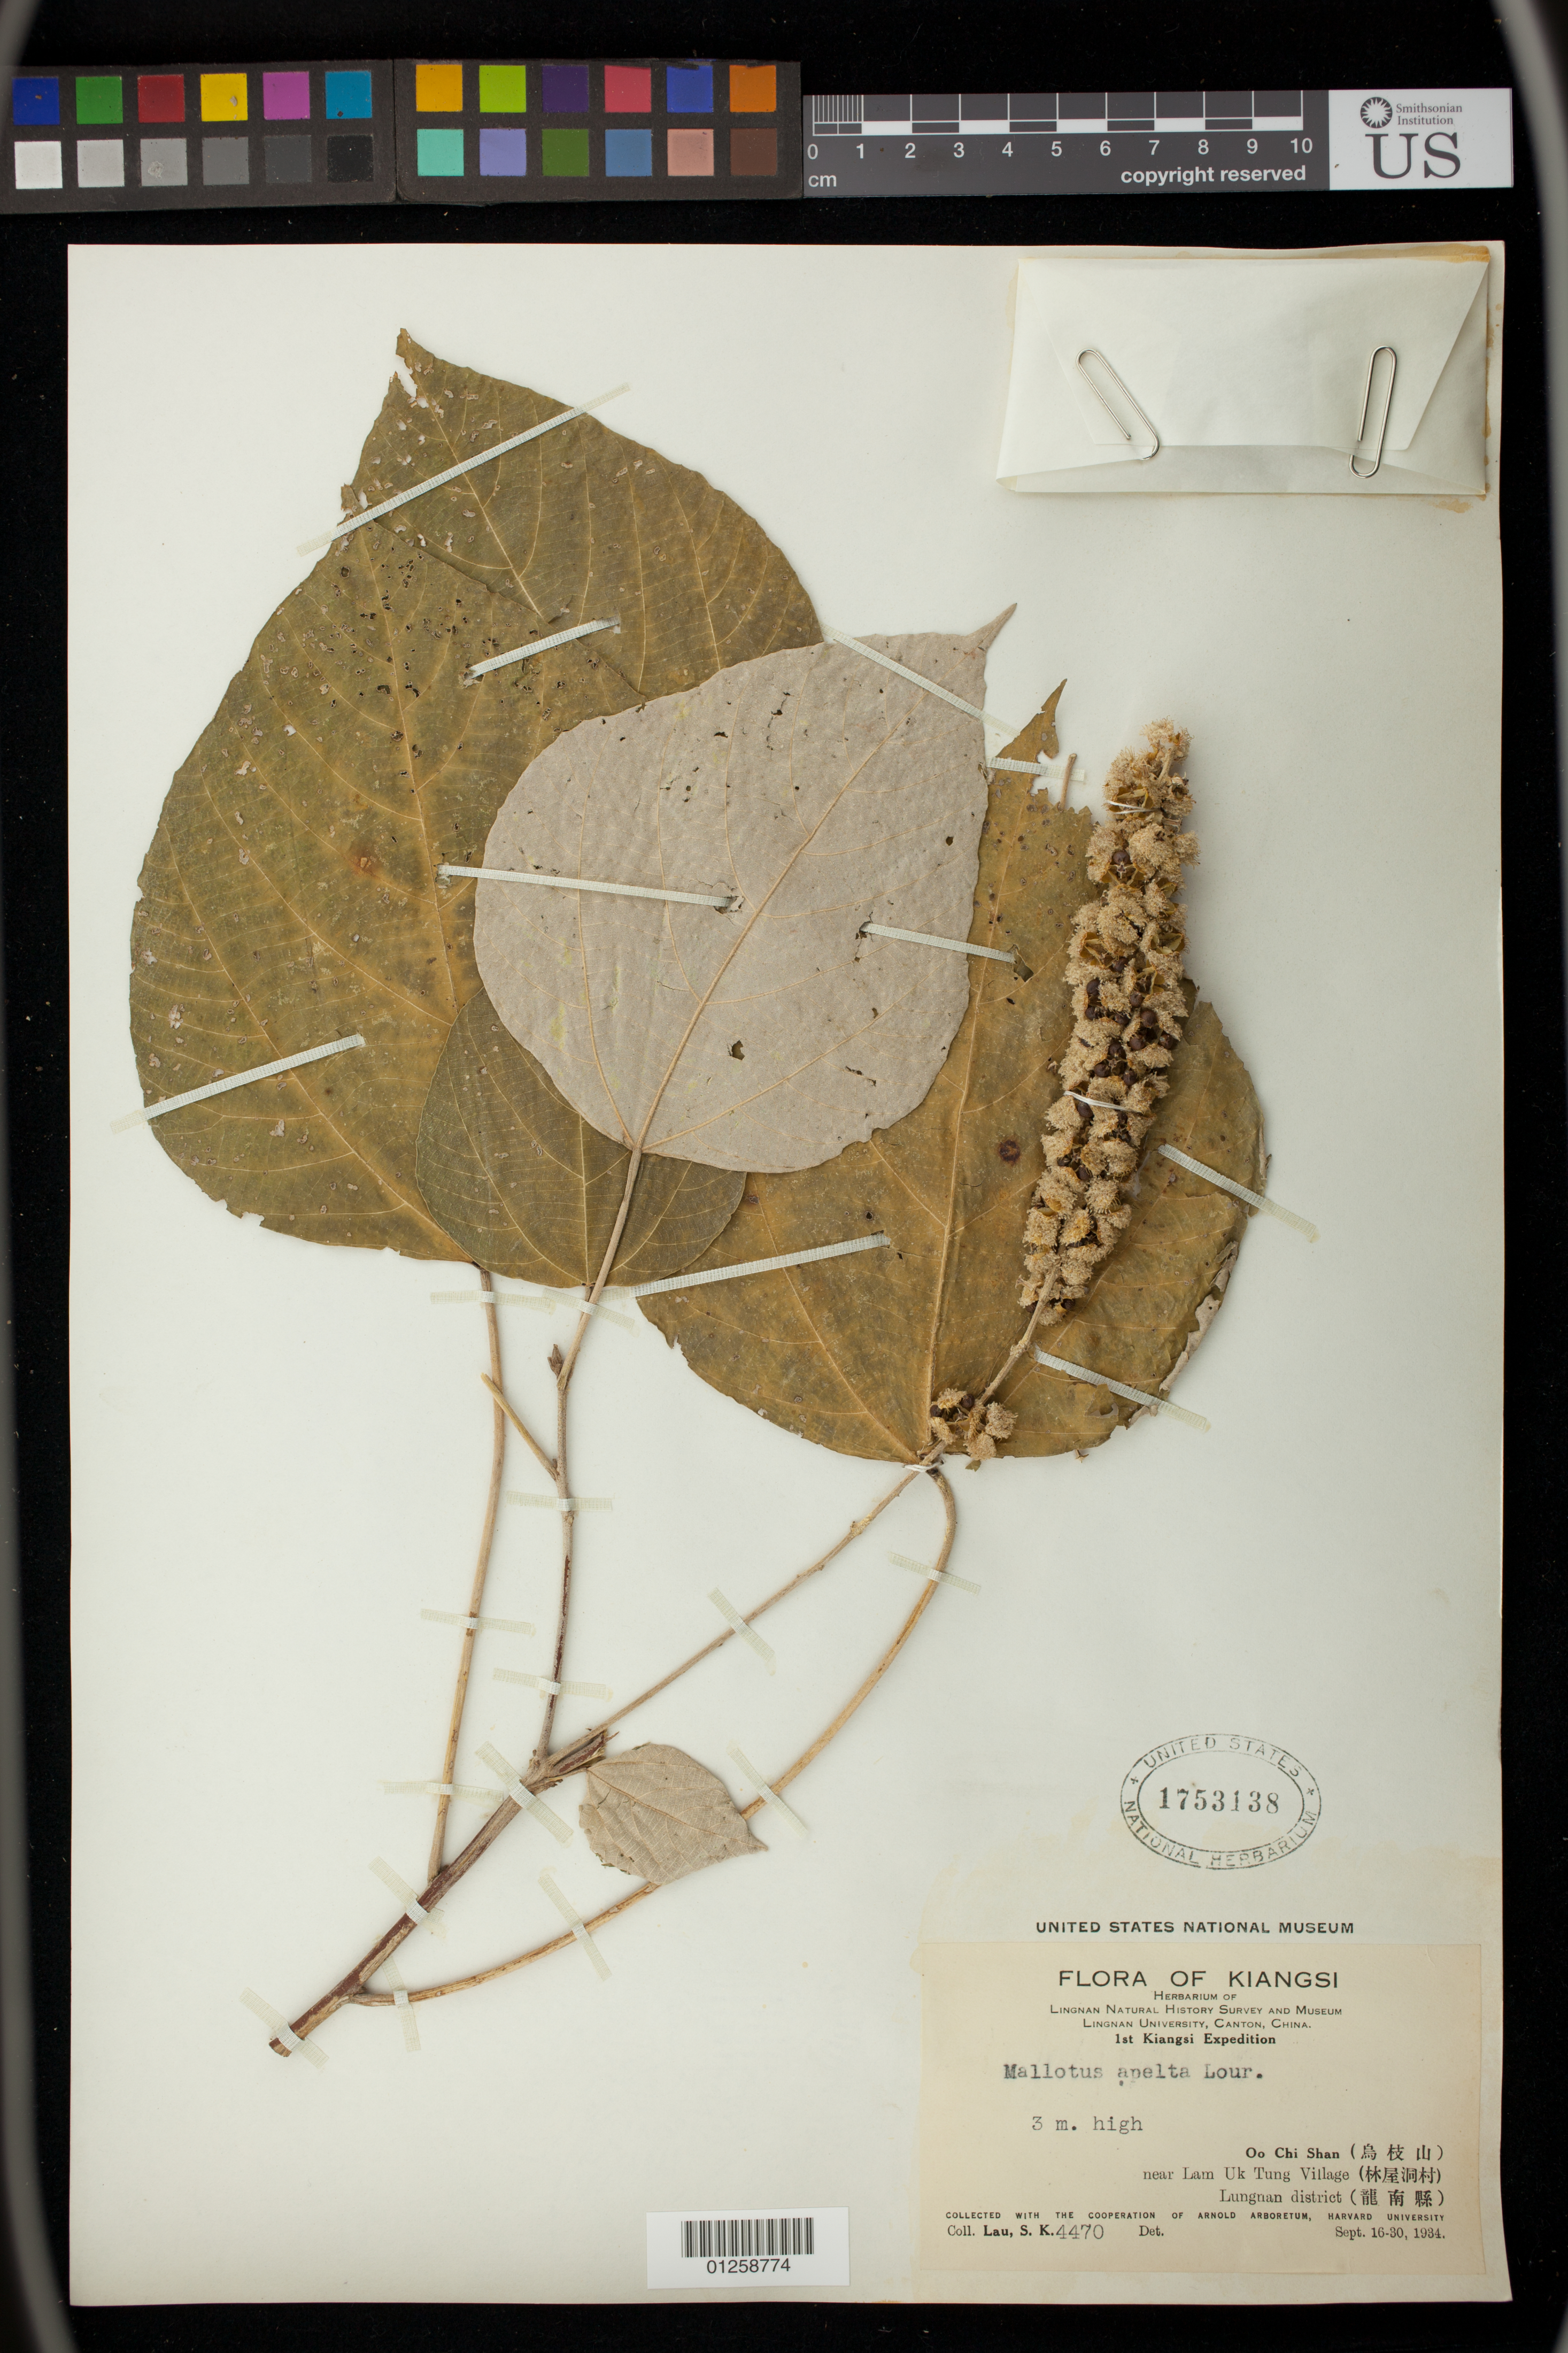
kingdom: Plantae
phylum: Tracheophyta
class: Magnoliopsida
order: Malpighiales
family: Euphorbiaceae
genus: Mallotus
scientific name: Mallotus apelta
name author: (Lour.) Müll. Arg.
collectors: S. K. Lau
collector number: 4470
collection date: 1934-09-16/1984-09-30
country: China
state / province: Jiangxi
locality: Oo Chi Shan near Lam Uk Tung Village Lungnan district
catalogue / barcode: US 1753138